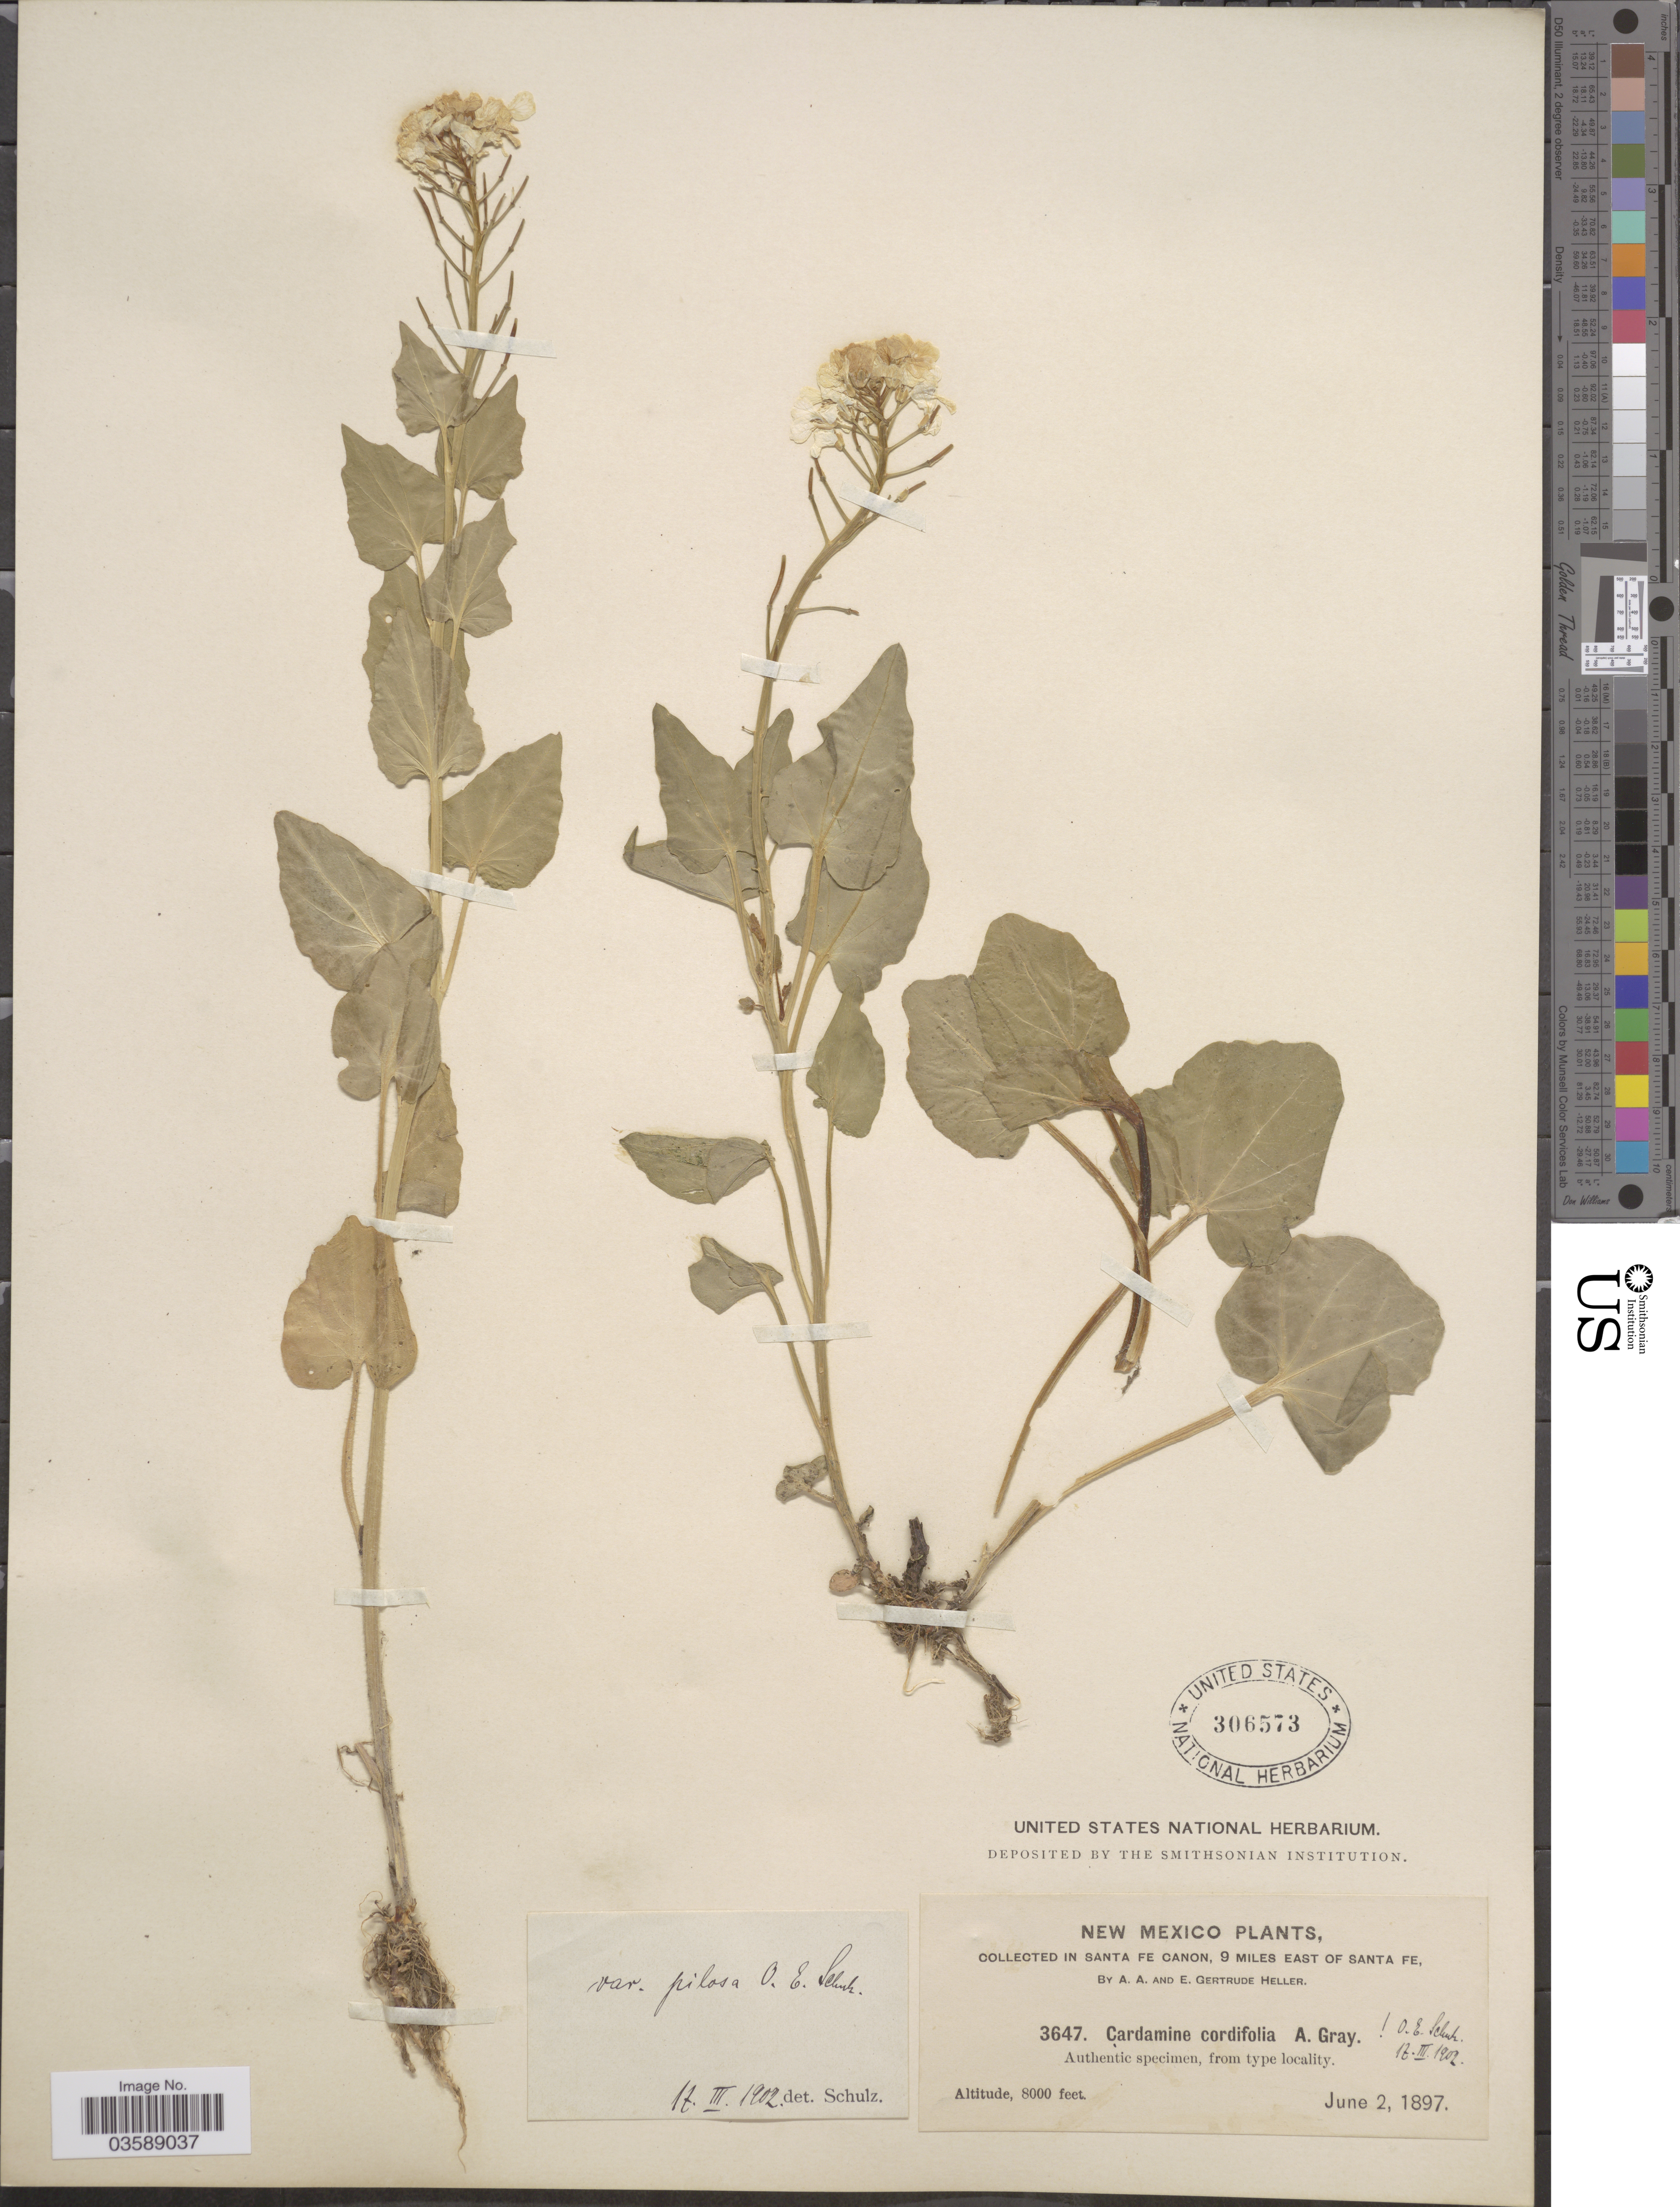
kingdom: Plantae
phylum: Tracheophyta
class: Magnoliopsida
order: Brassicales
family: Brassicaceae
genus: Cardamine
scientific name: Cardamine cordifolia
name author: A. Gray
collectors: A. A. Heller & E. G. Heller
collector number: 3647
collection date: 1897-06-02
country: United States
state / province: New Mexico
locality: Santa Fe Canon, 9 miles east of Santa Fe.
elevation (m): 2438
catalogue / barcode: US 306573